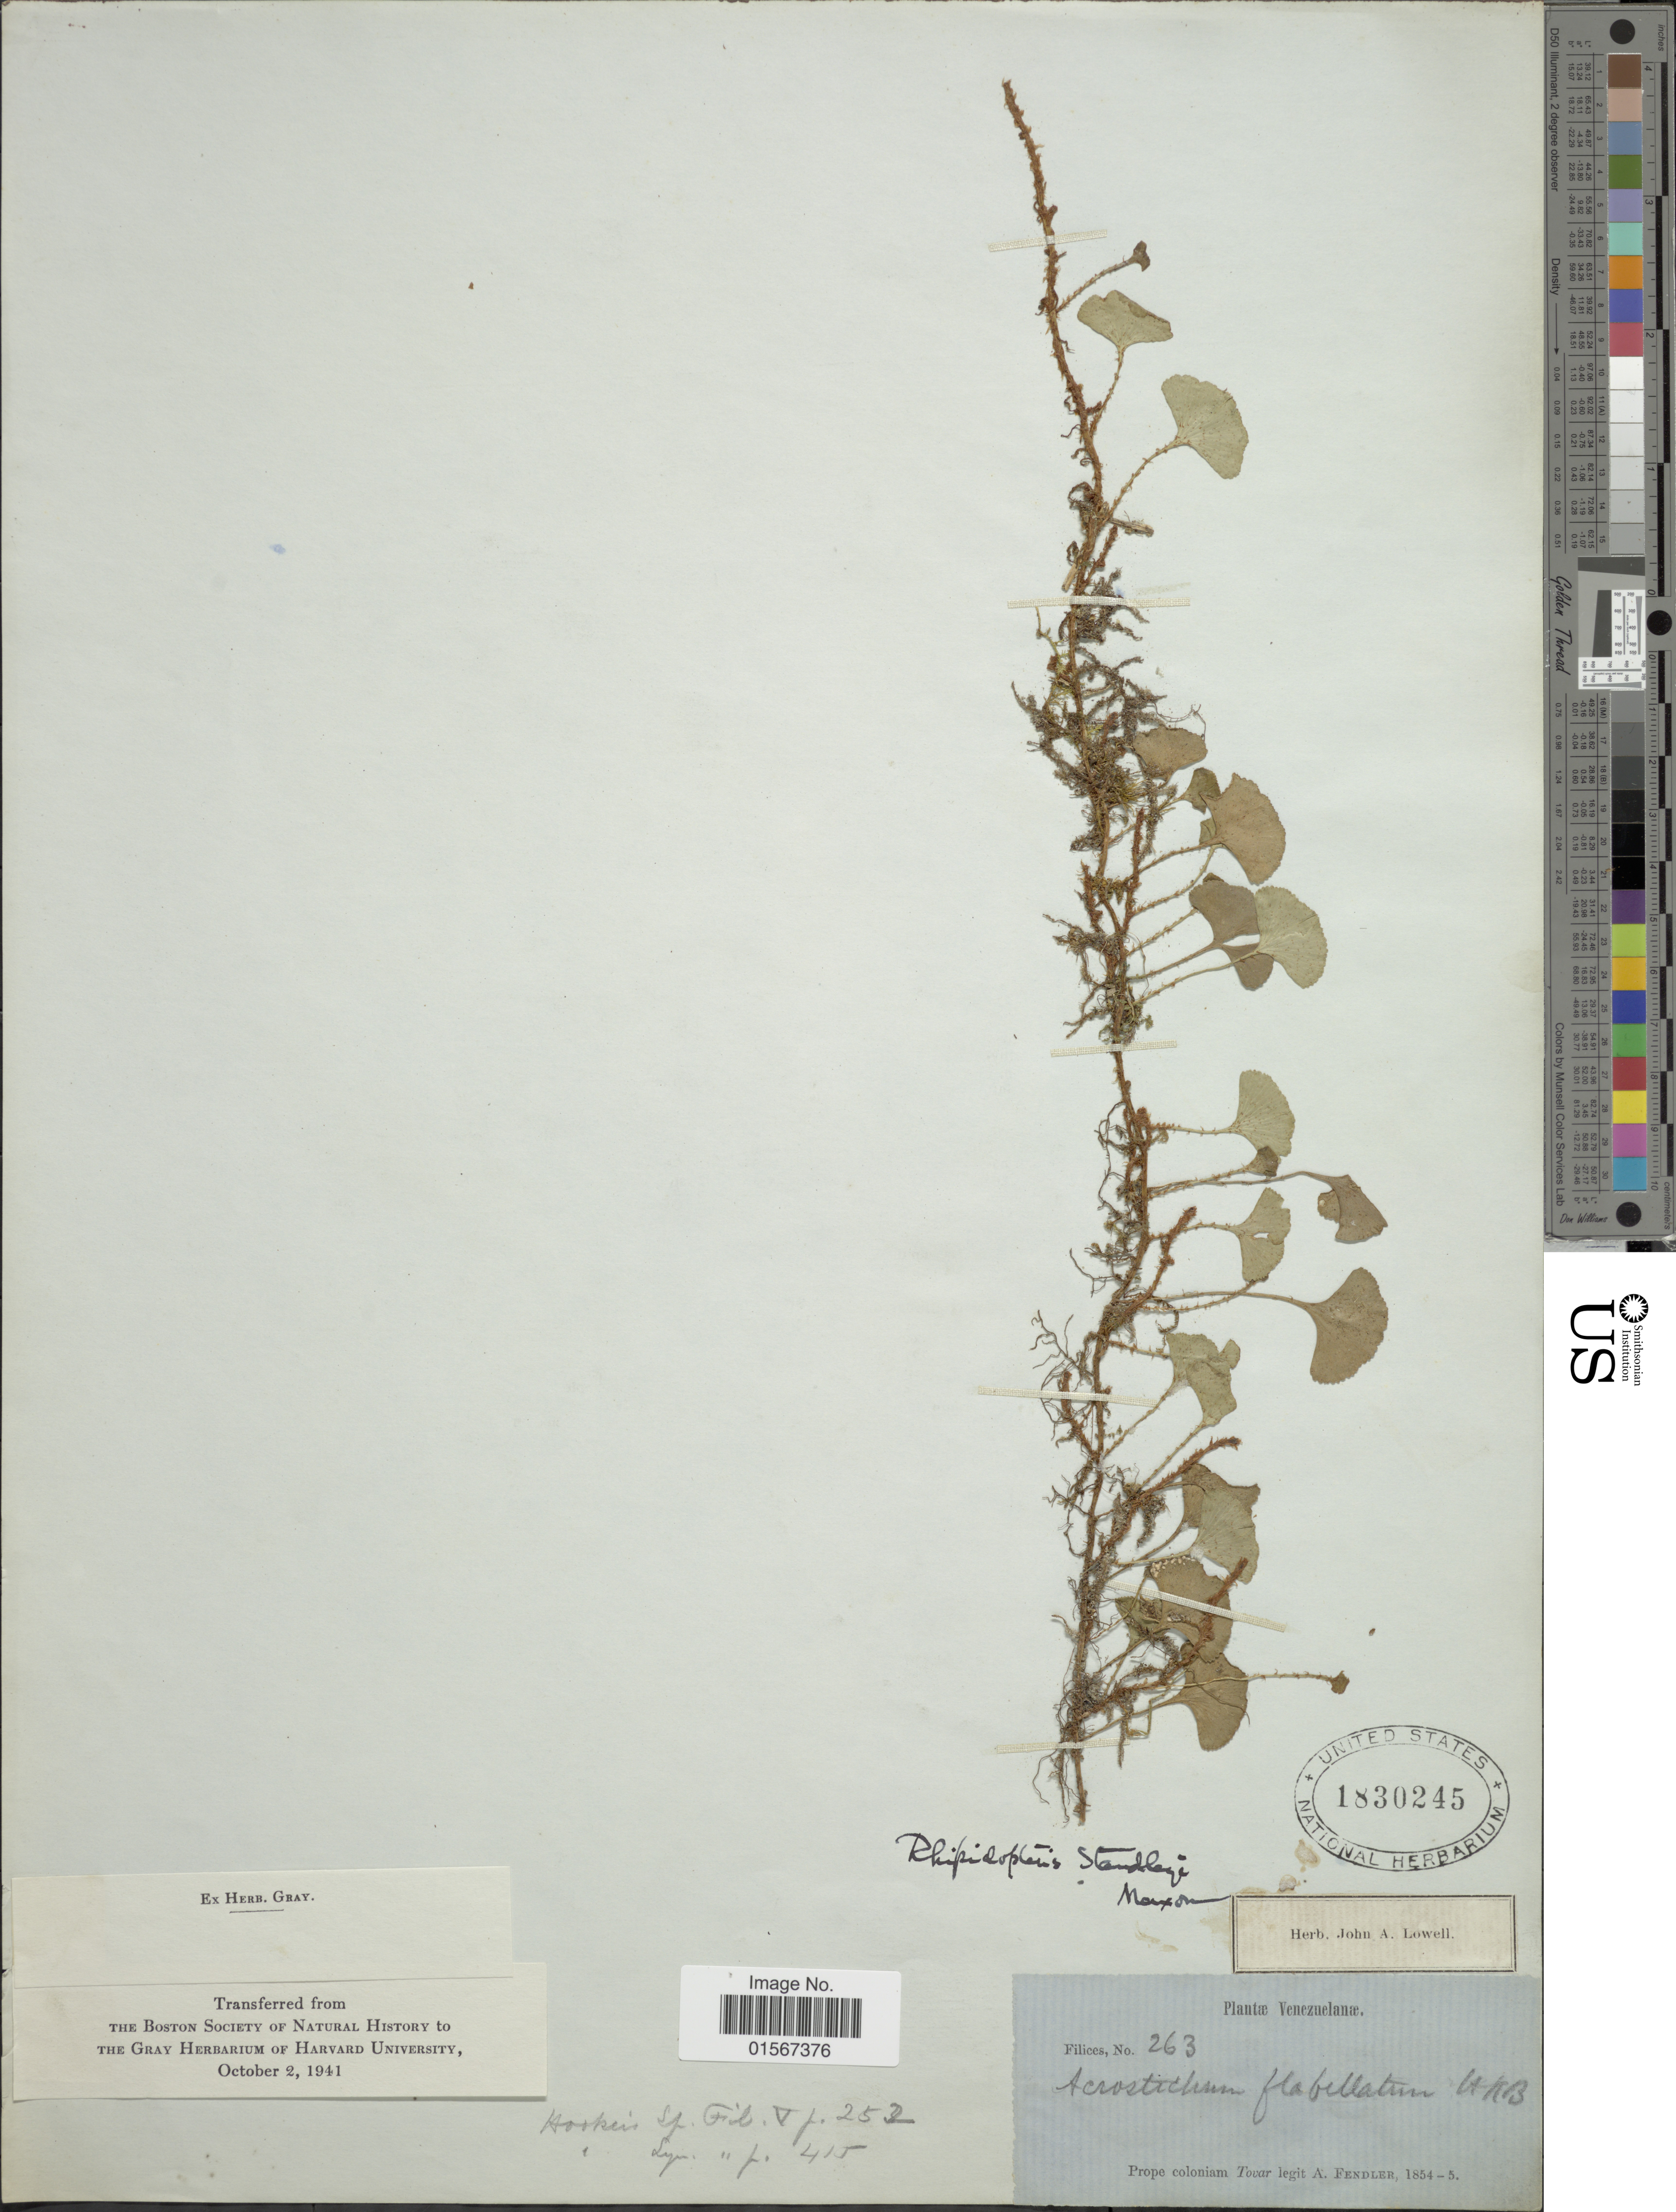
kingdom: Plantae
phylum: Tracheophyta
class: Polypodiopsida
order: Polypodiales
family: Dryopteridaceae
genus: Elaphoglossum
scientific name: Elaphoglossum peltatum f. standleyi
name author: (Maxon) Mickel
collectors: A. Fendler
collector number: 263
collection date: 1854/1855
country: Venezuela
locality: Venezuelanæ, prope coloniam Tovar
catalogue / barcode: US 1830245